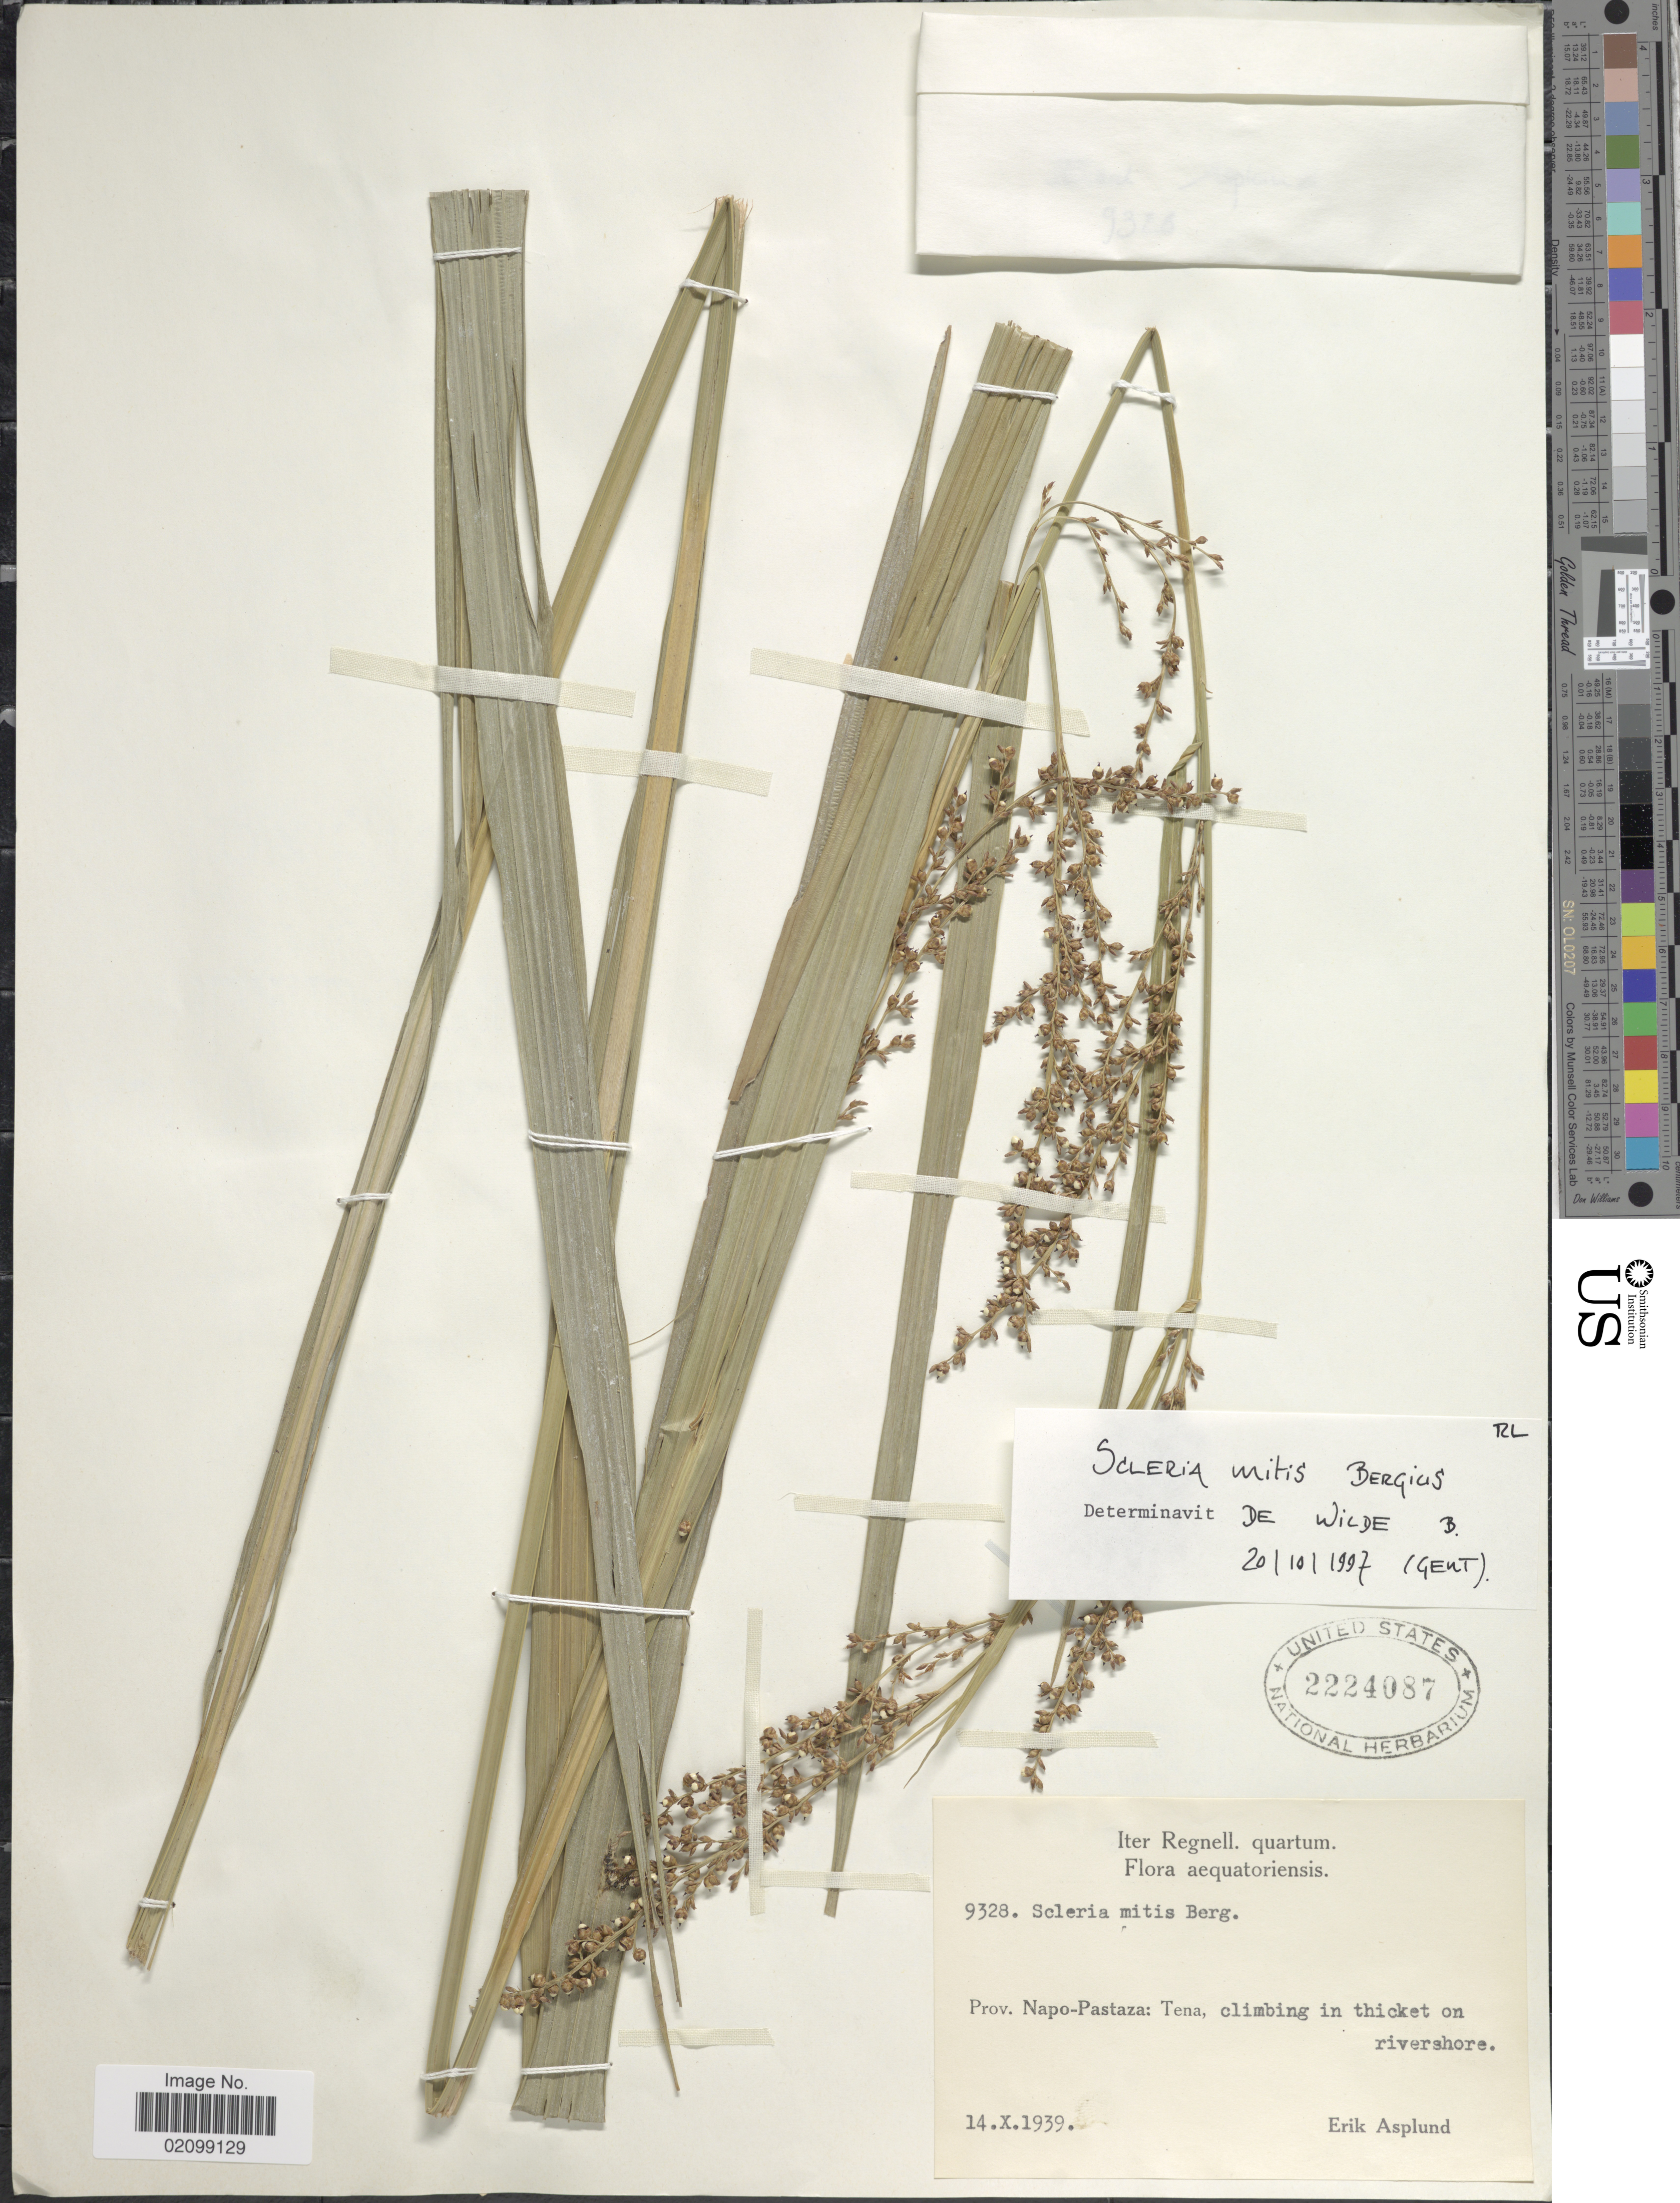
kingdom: Plantae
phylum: Tracheophyta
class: Liliopsida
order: Poales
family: Cyperaceae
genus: Scleria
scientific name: Scleria mitis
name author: P.J. Bergius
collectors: E. Asplund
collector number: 9328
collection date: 1939-10-14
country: Ecuador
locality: Aequatoriensis, Prov. Napo-Pastaza: Tena, climbing in thicket on rivershore.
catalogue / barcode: US 2224087